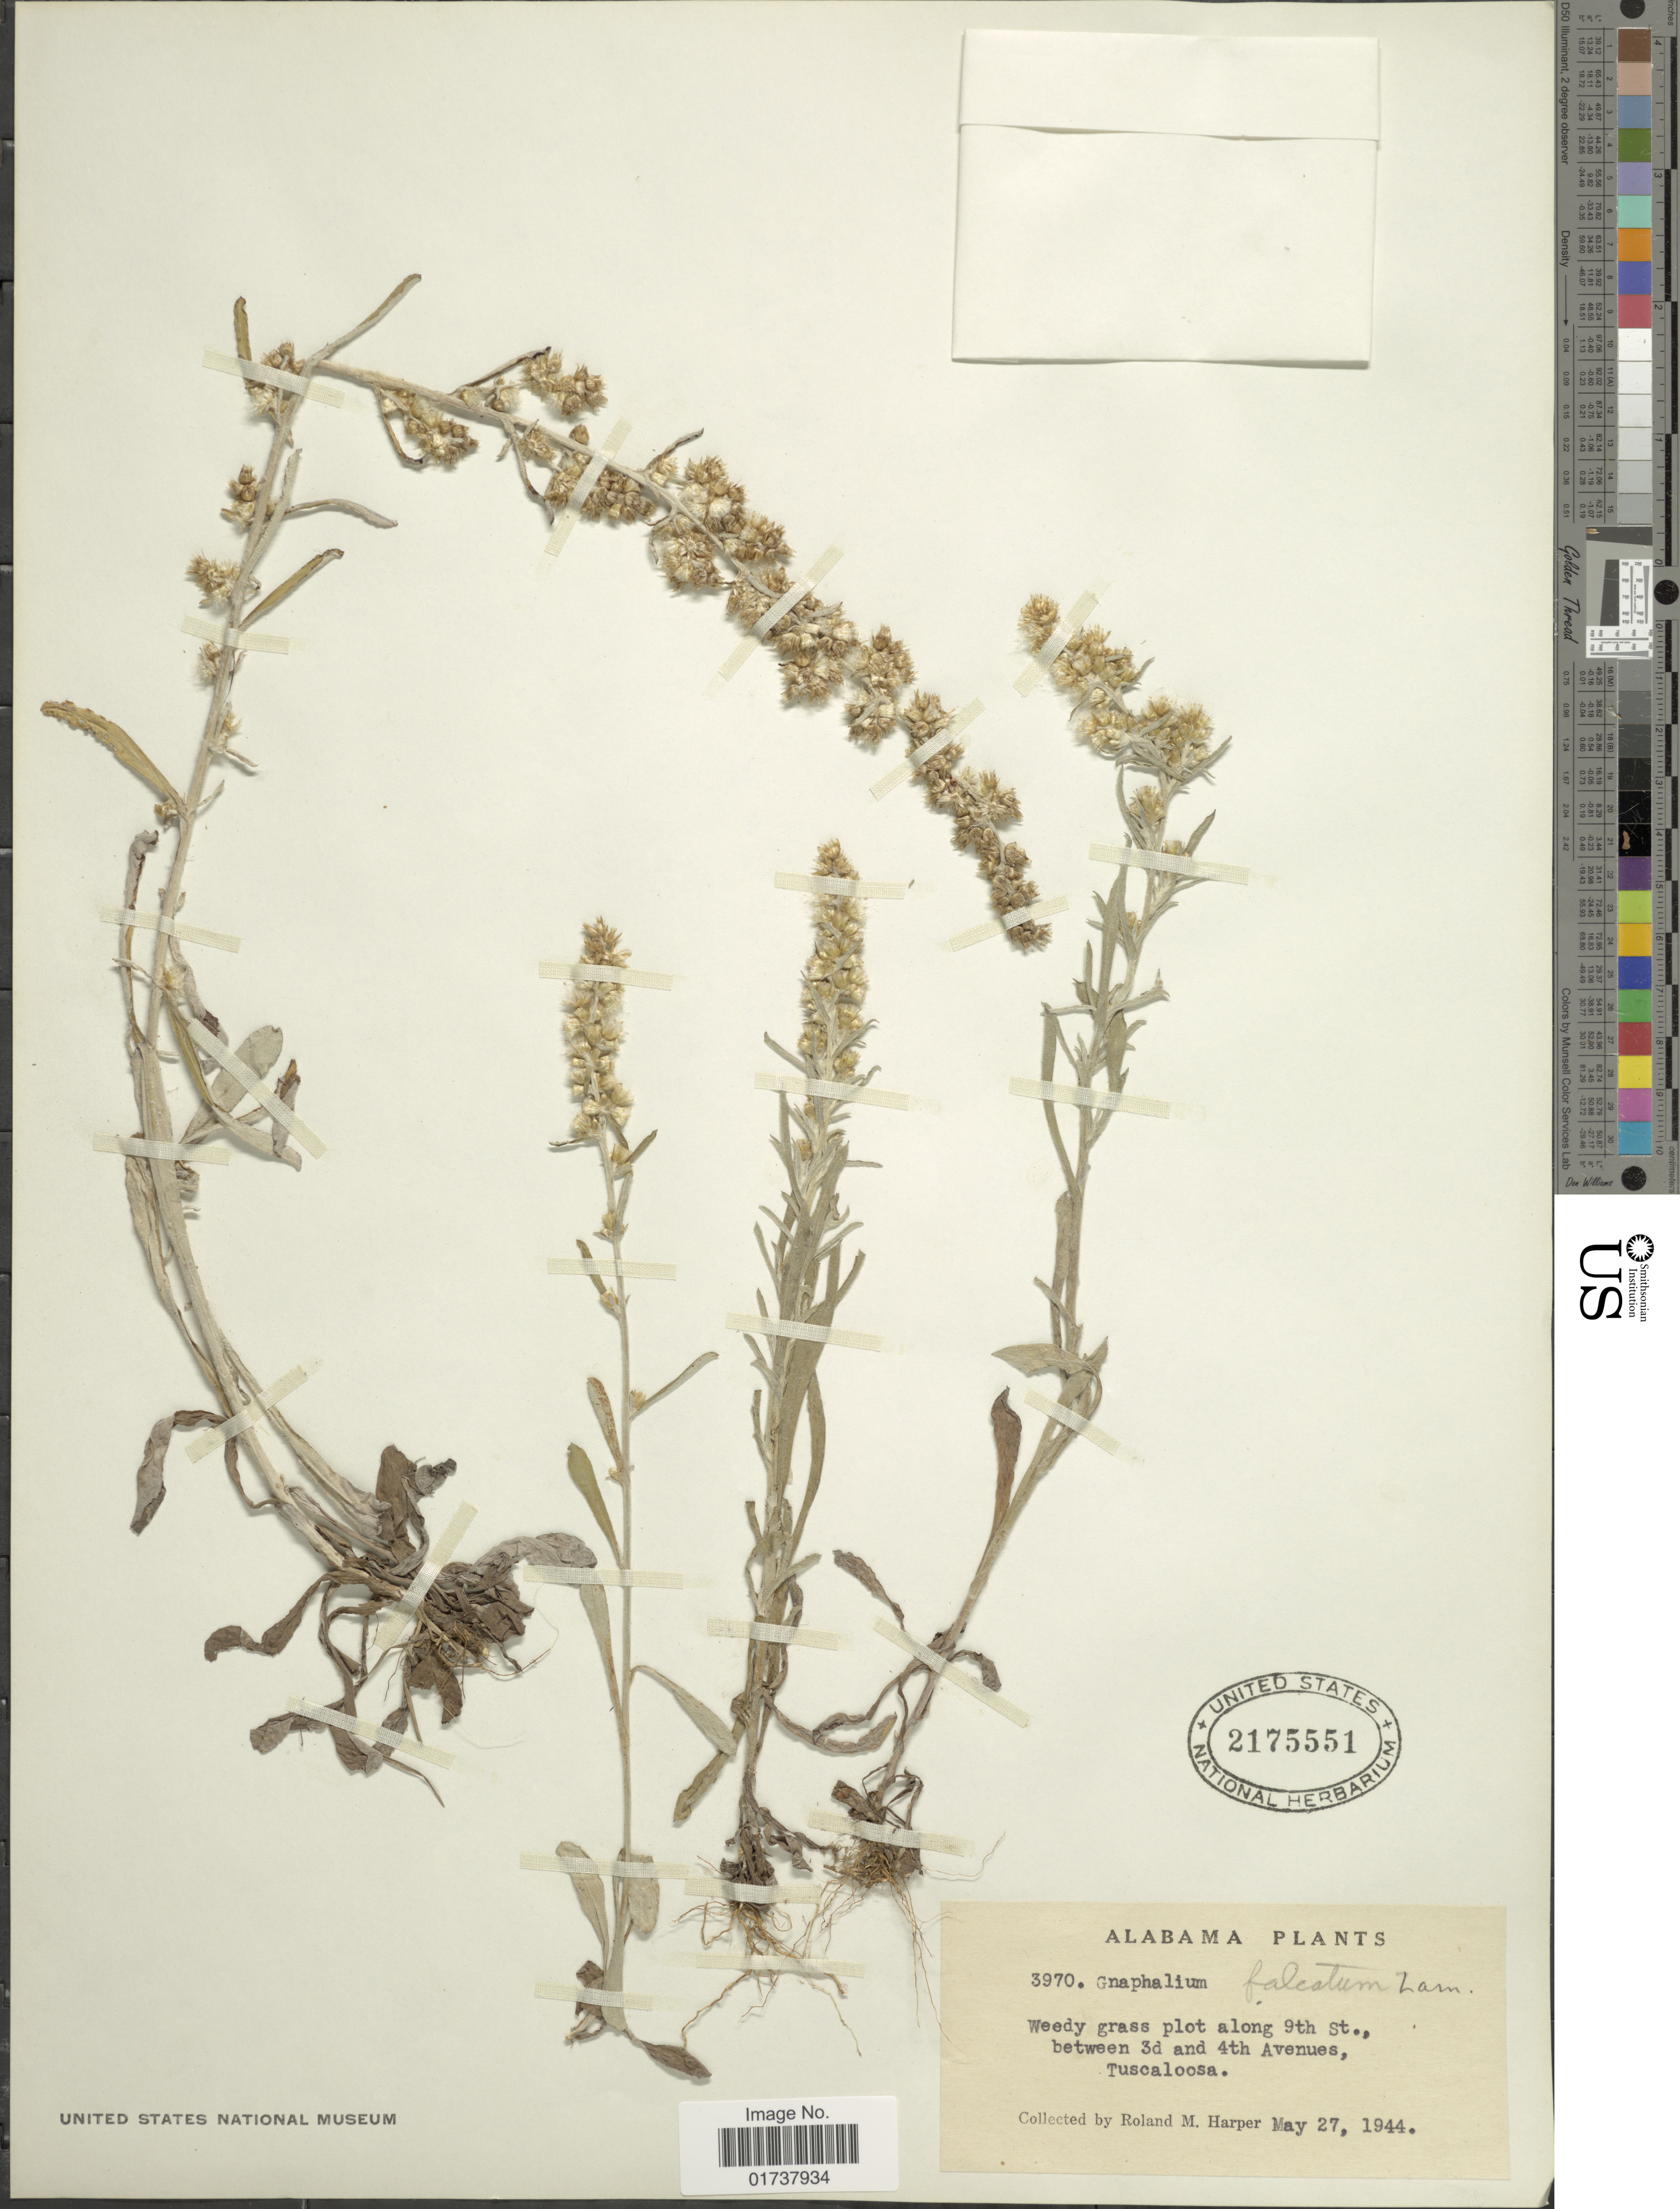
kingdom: Plantae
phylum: Tracheophyta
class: Magnoliopsida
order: Asterales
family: Asteraceae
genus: Gamochaeta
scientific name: Gamochaeta falcata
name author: (Lam.) Cabrera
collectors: R. M. Harper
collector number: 3970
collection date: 1944-05-27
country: United States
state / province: Alabama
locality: Weedy grass plot along 9th St., between 3d and 4th Avenues, Tuscaloosa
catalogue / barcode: US 2175551